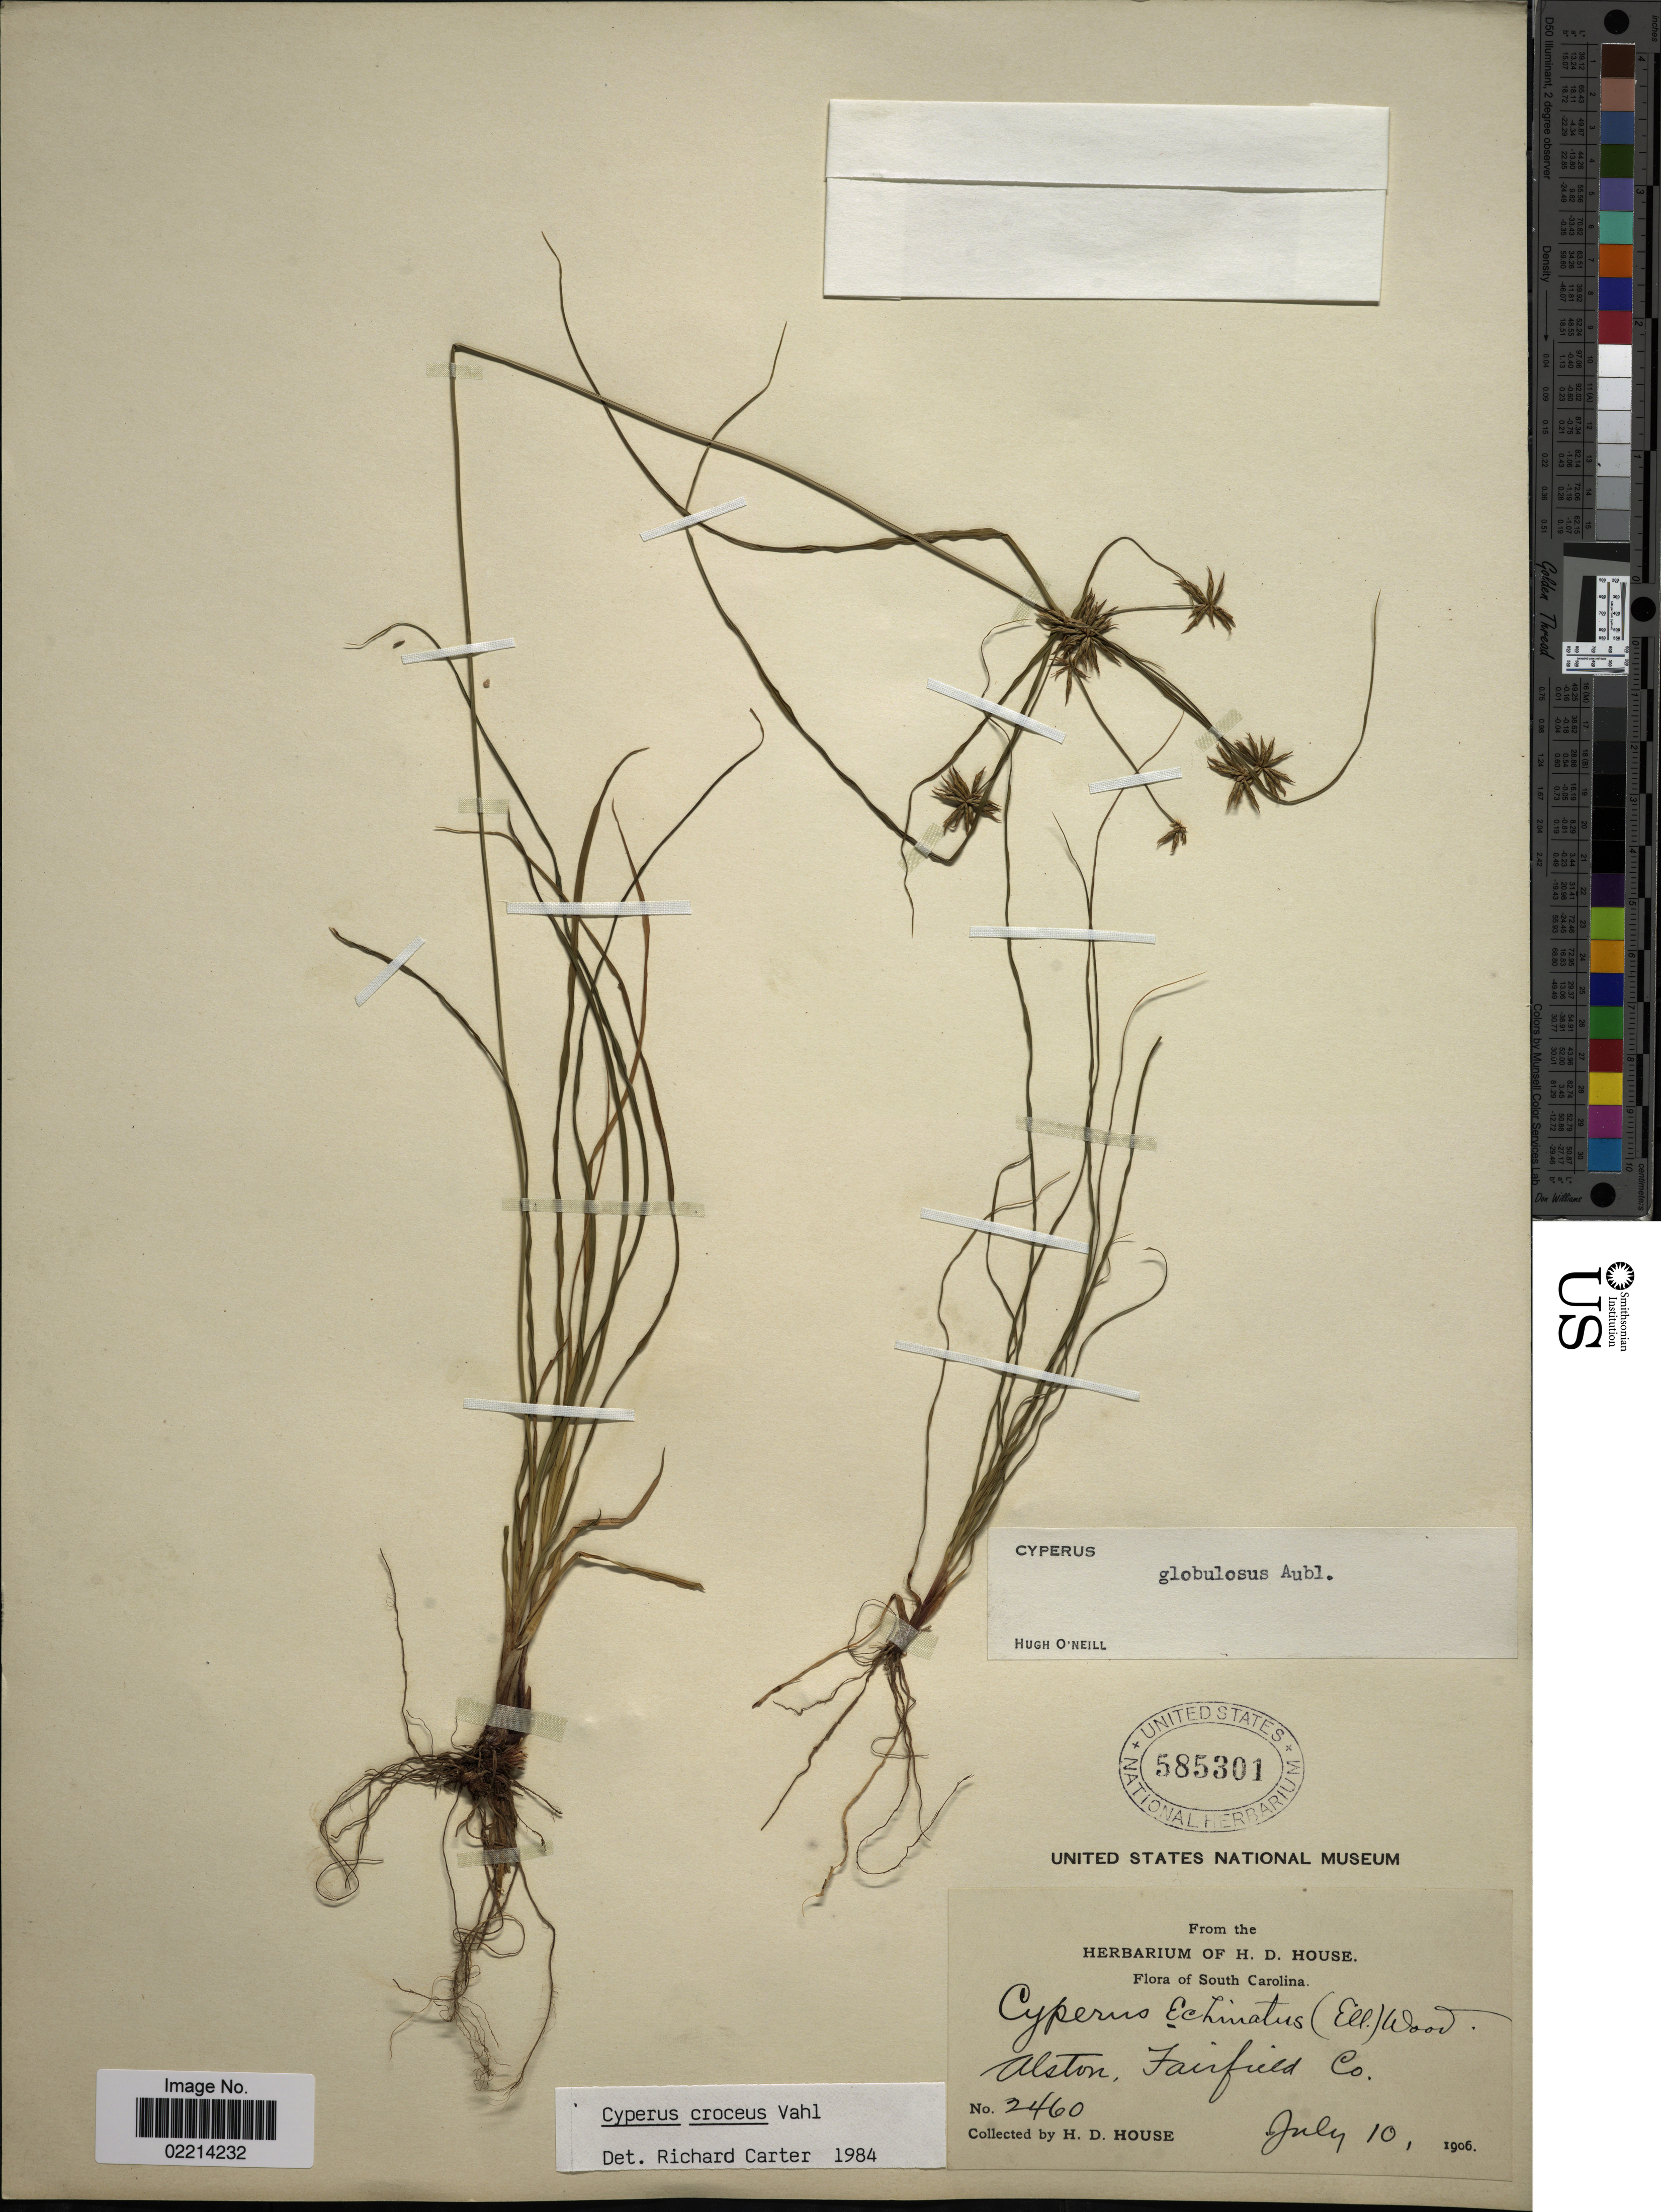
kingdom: Plantae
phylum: Tracheophyta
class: Liliopsida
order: Poales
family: Cyperaceae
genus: Cyperus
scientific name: Cyperus croceus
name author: Vahl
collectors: H. D. House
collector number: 2460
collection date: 1906-07-10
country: United States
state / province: South Carolina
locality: Alston, Fairfield Co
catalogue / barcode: US 585301